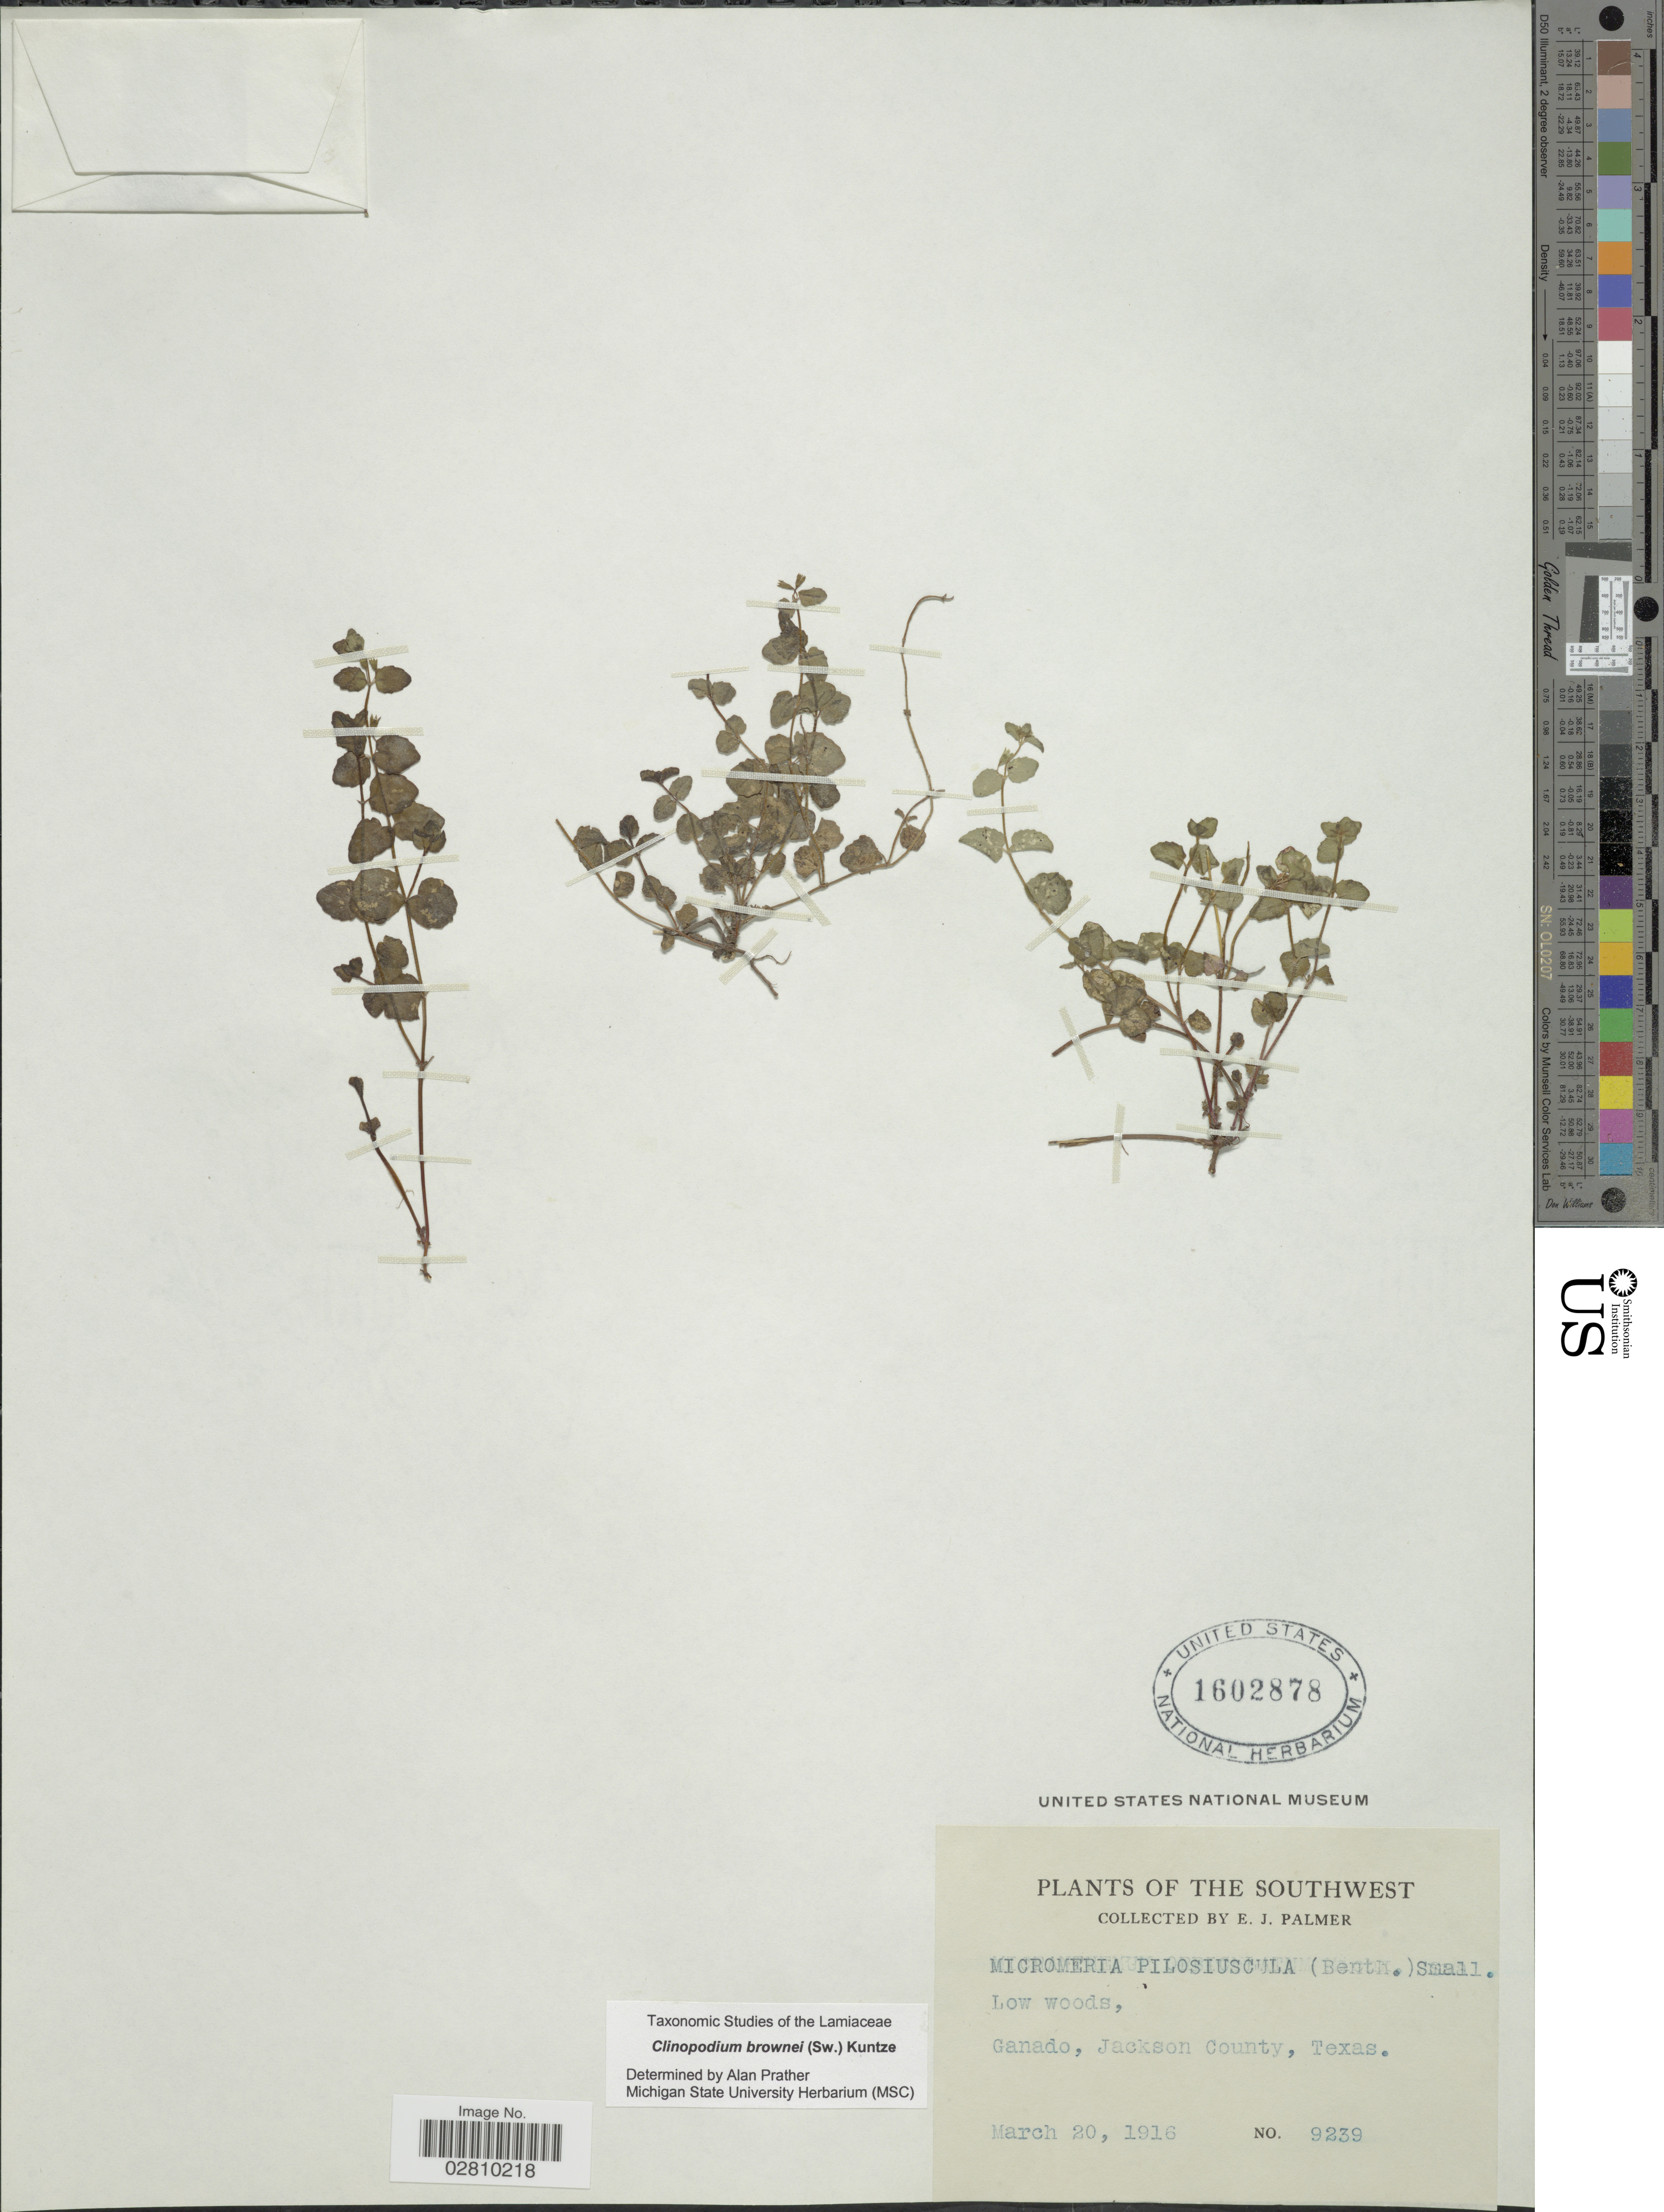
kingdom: Plantae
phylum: Tracheophyta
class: Magnoliopsida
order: Lamiales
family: Lamiaceae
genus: Clinopodium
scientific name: Clinopodium brownei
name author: (Sw.) Kuntze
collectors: E. J. Palmer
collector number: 9239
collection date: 1916-03-20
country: United States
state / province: Texas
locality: Southwest. Ganado, Jackson County.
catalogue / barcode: US 1602878